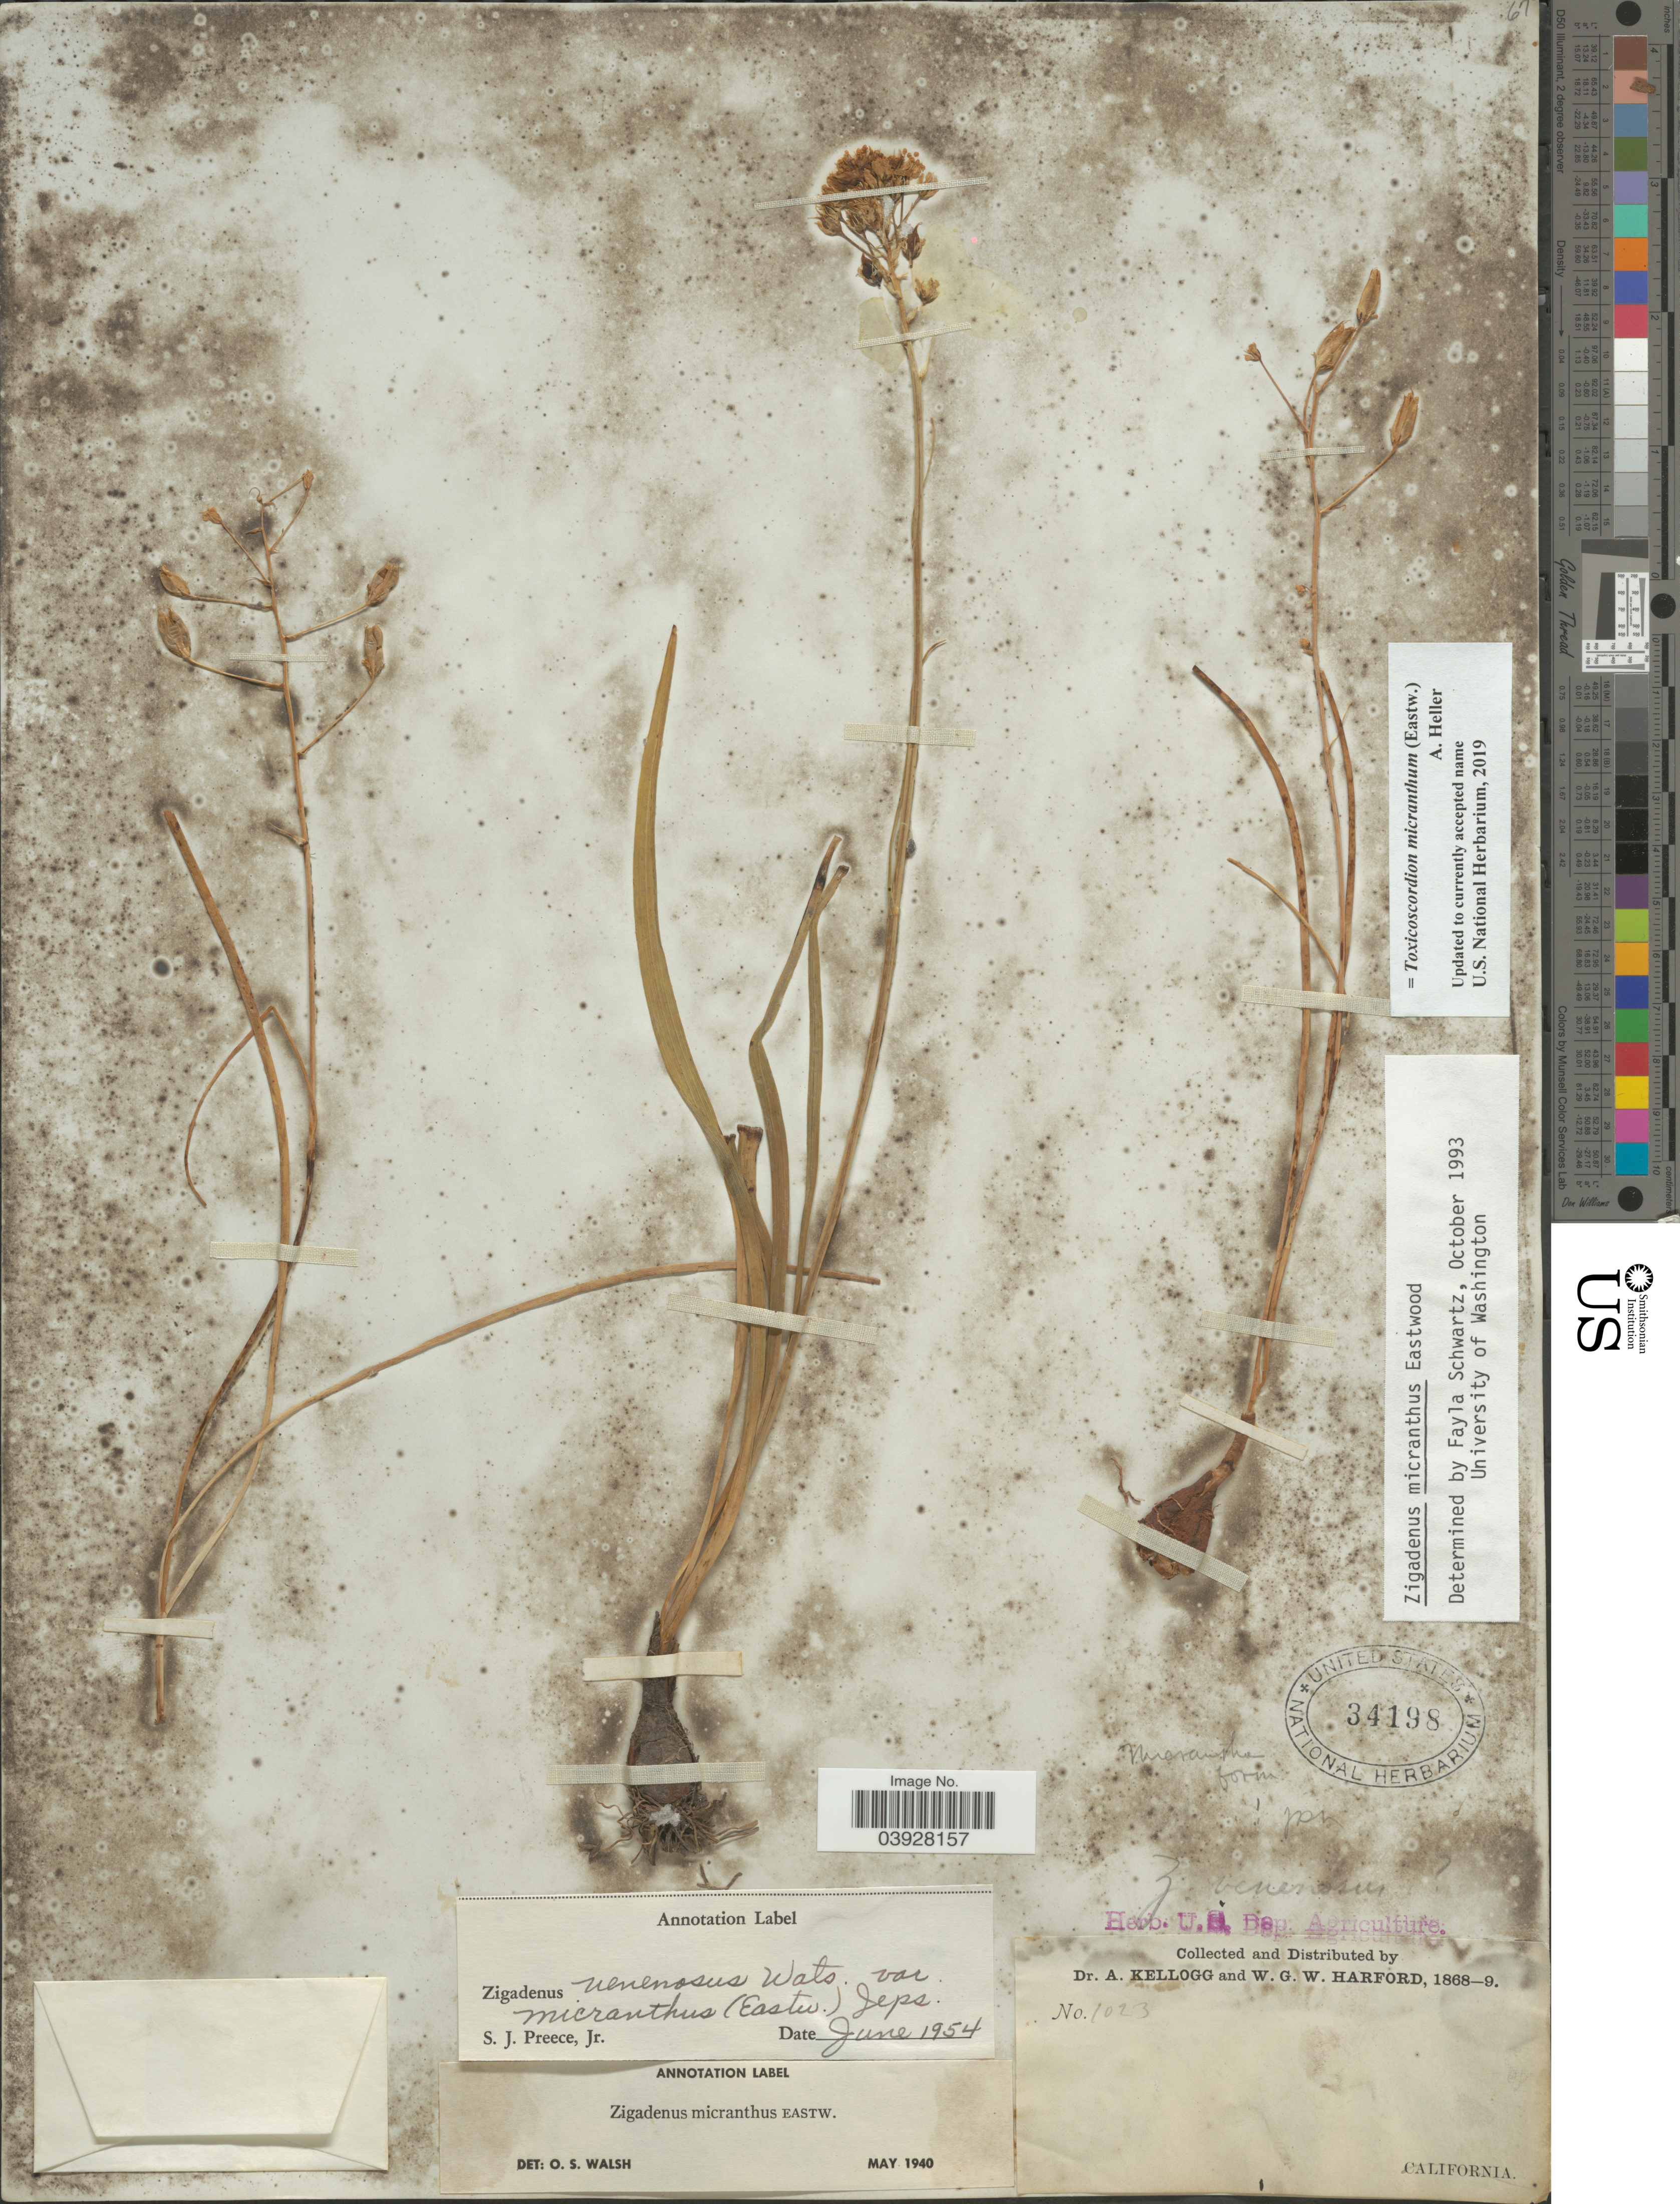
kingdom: Plantae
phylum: Tracheophyta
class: Liliopsida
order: Liliales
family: Melanthiaceae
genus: Toxicoscordion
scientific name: Toxicoscordion micranthum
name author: (Eastw.) A. Heller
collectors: A. Kellogg & W. G. W. Harford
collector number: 1023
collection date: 1868/1869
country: United States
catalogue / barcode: US 34198